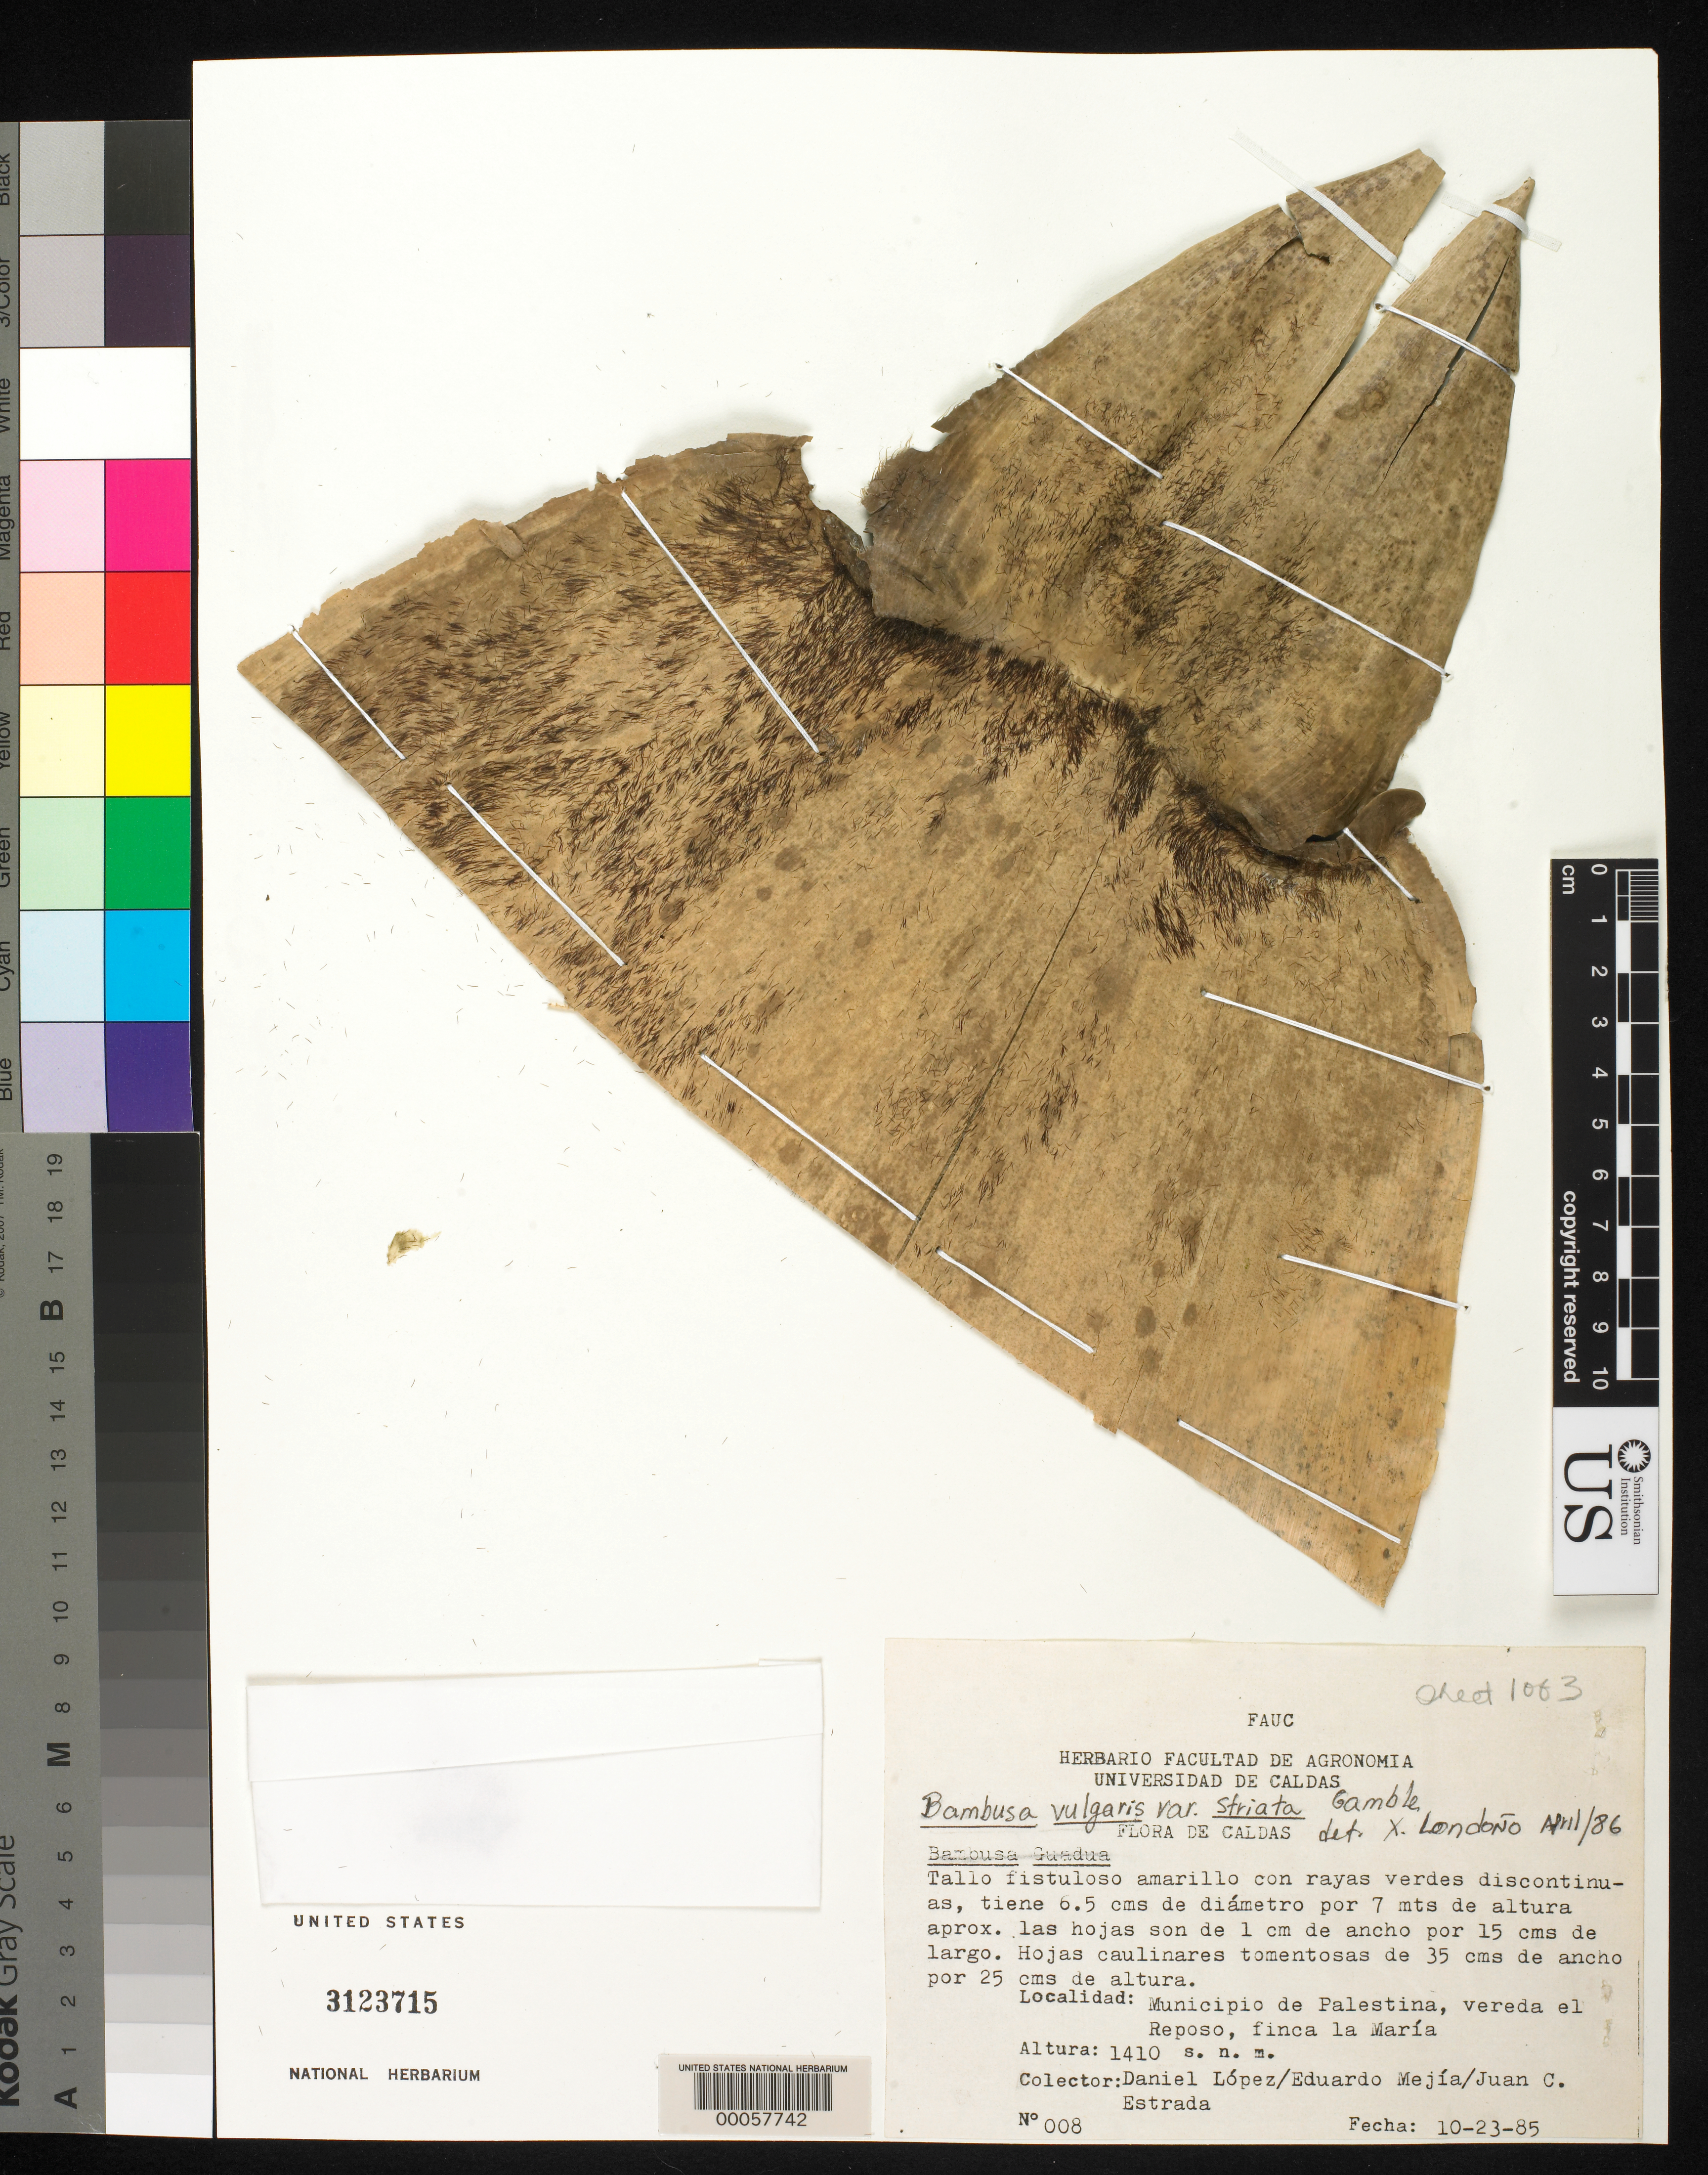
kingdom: Plantae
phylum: Tracheophyta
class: Liliopsida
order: Poales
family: Poaceae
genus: Bambusa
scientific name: Bambusa vulgaris var. striata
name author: (Lodd. ex Lindl.) Gamble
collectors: D. Lopez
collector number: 008 A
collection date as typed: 23 Oct 1985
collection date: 1985-10-23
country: Colombia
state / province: Caldas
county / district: Palestina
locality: Municipio of Palestina, El Reposo Trail, Finca la Maria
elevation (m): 1410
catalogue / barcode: US 3123715